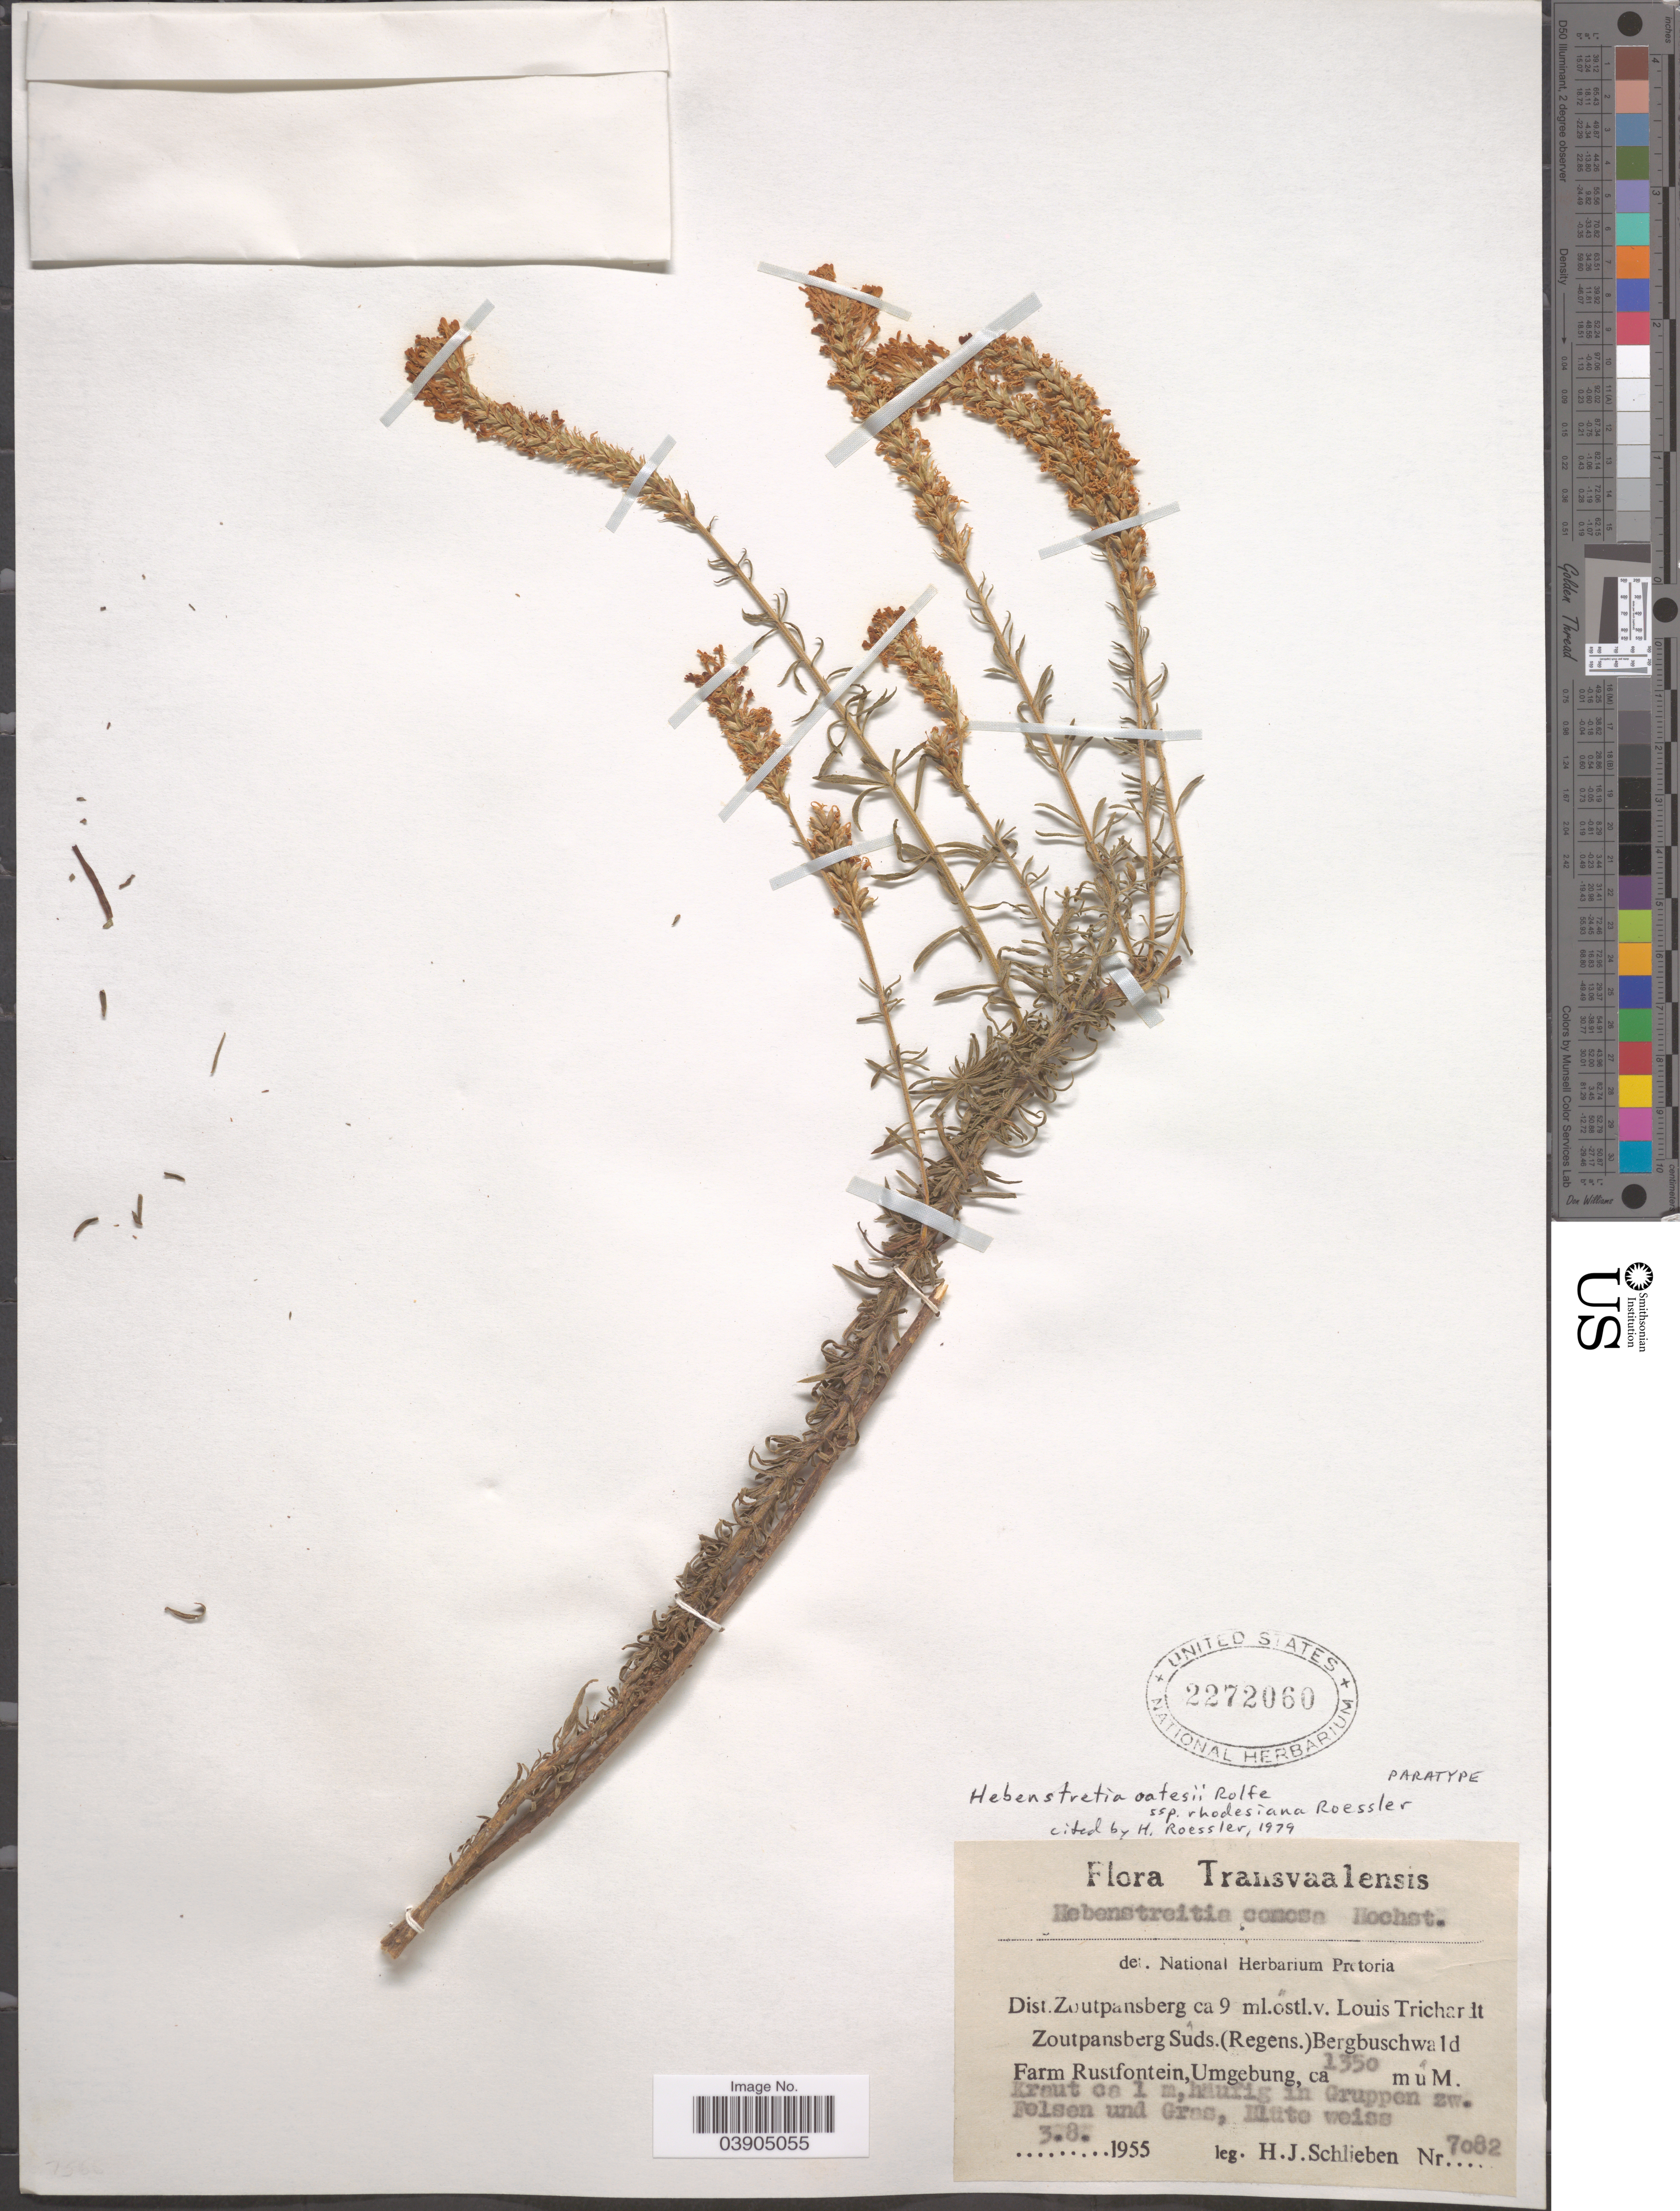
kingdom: Plantae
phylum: Tracheophyta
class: Magnoliopsida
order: Lamiales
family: Scrophulariaceae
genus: Hebenstretia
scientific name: Hebenstretia oatesii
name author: Rolfe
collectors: H. J. Schlieben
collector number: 7082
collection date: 1955-08-03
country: South Africa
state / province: Limpopo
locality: Transvaalensis. Dist. Zoutpansberg ca 9 ml.östl.v. Louis Trichardt Zoutpansberg Süds. (Regens.) Bergbuschwald Farm Rustfontein, Umgebung.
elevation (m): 1350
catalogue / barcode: US 2272060